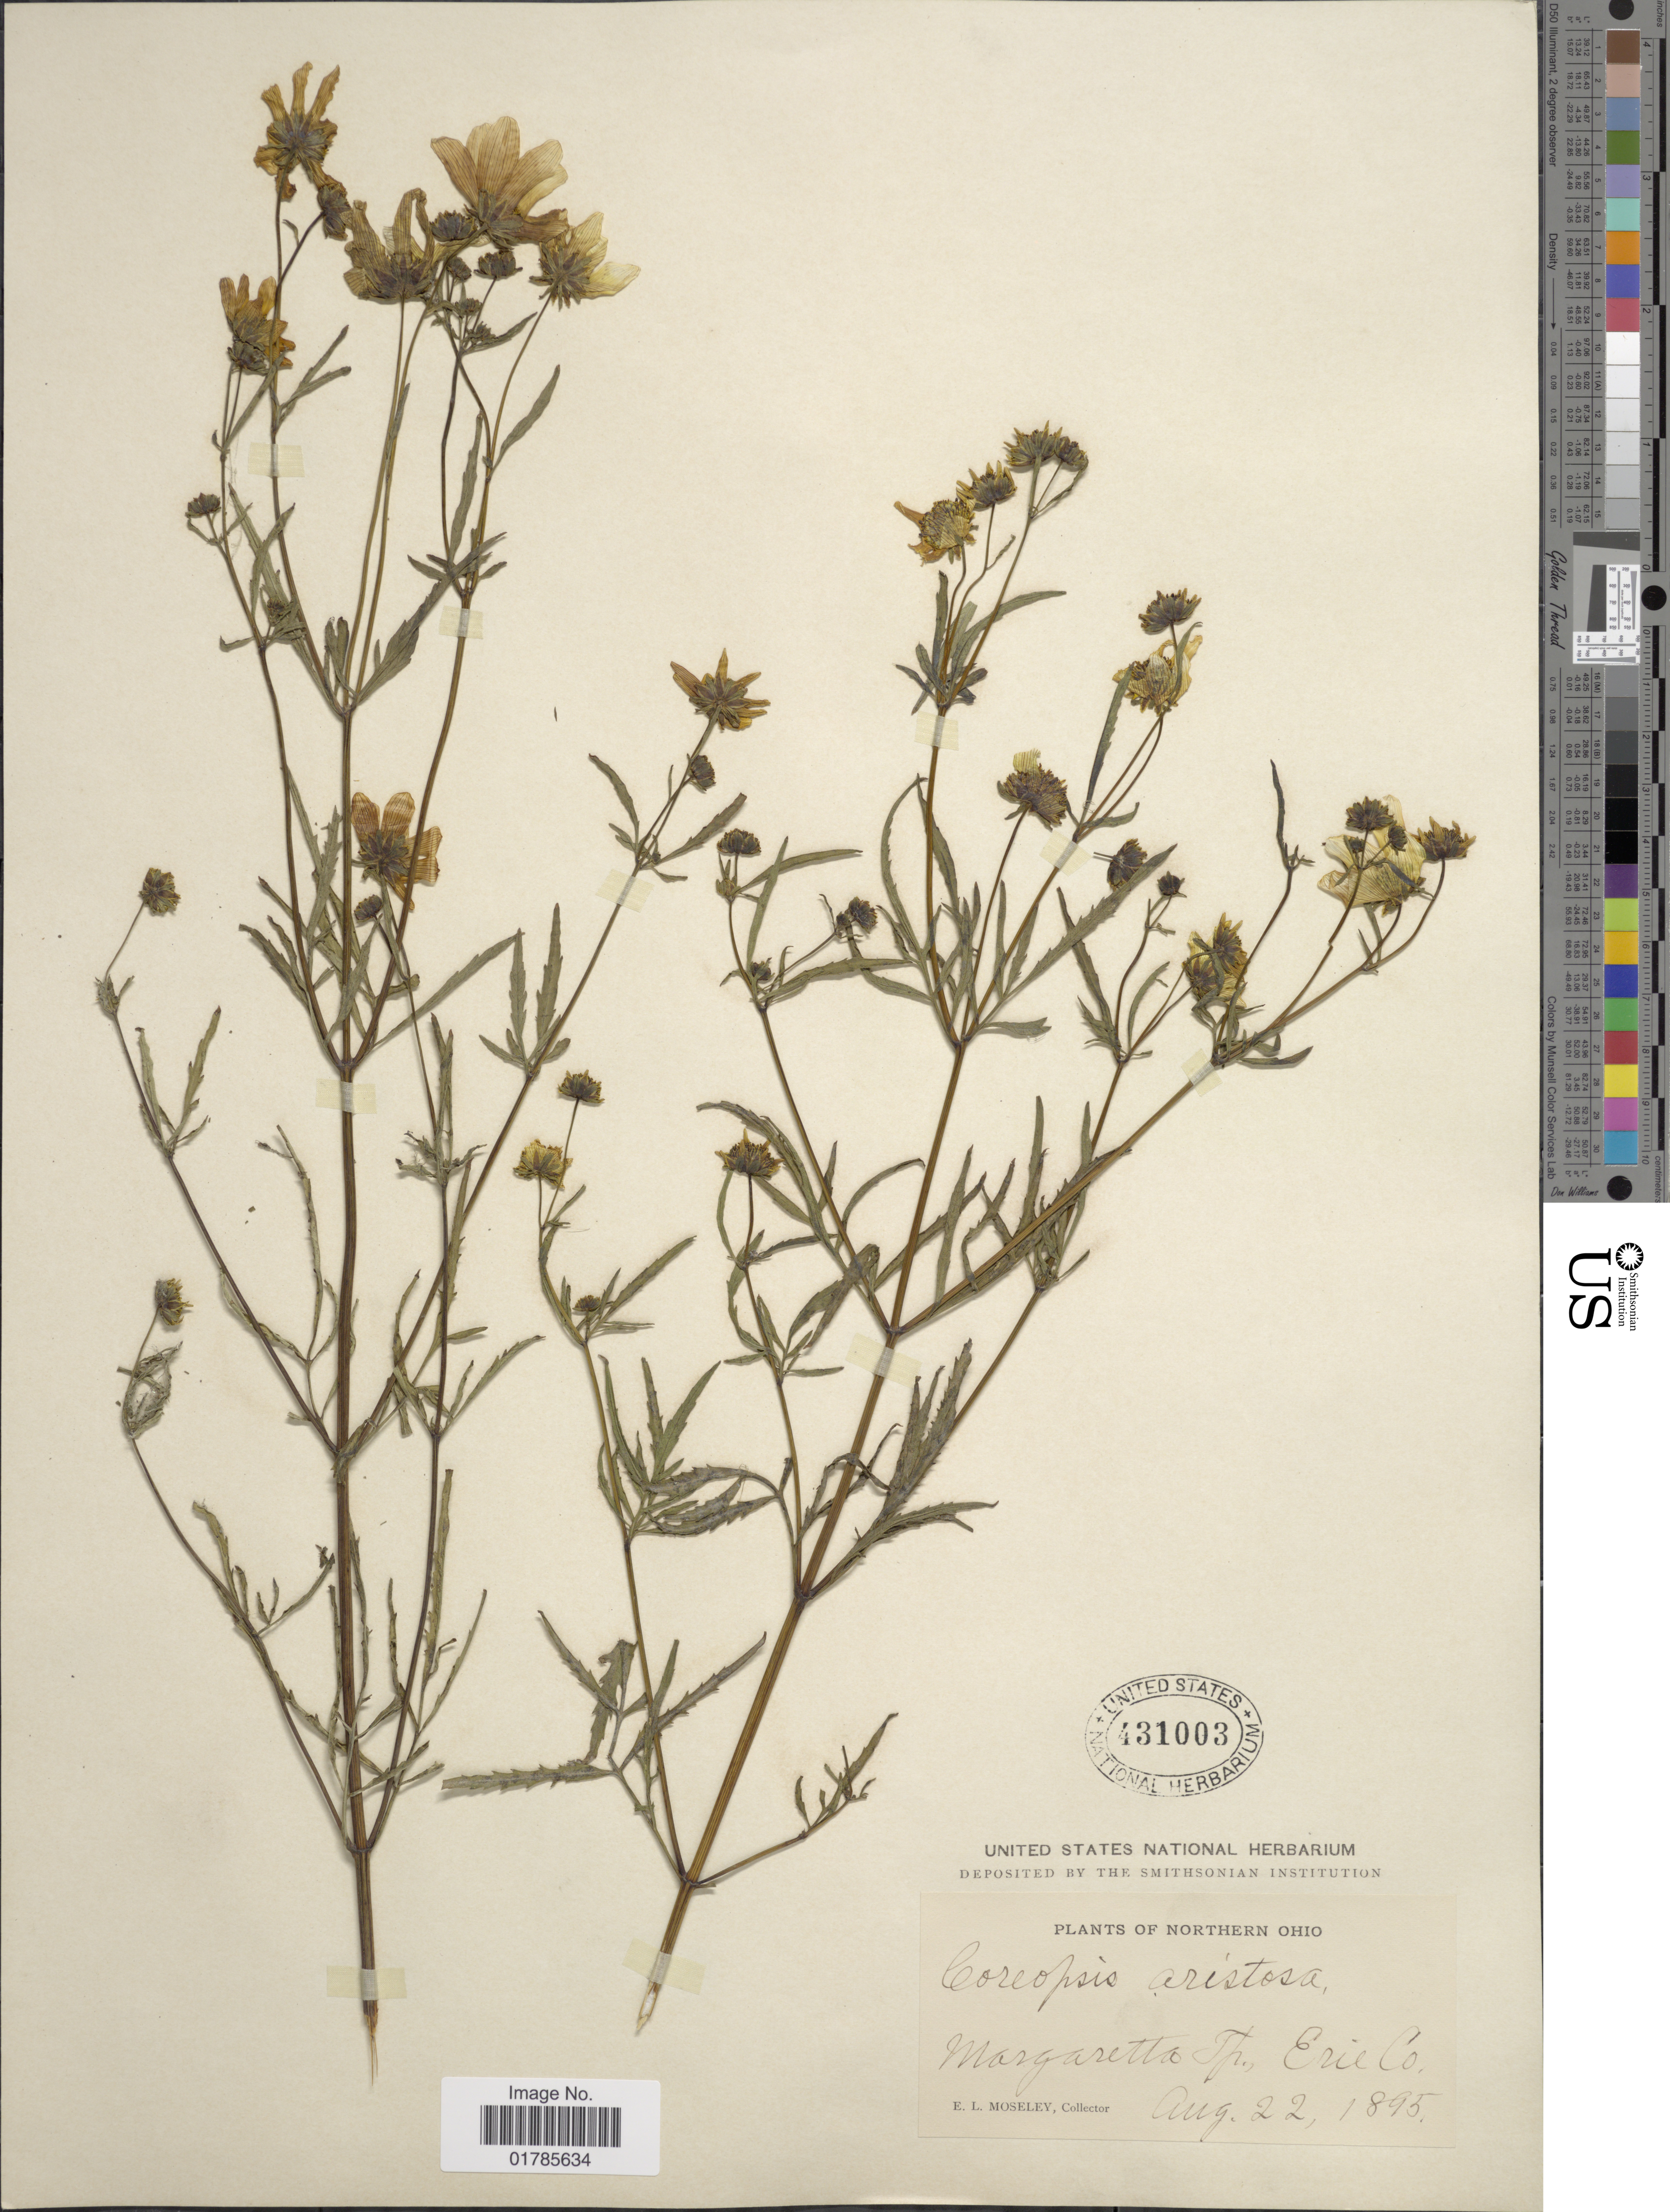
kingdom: Plantae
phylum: Tracheophyta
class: Magnoliopsida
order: Asterales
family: Asteraceae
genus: Bidens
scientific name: Bidens aristosa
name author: (Michx.) Britton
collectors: E. Moseley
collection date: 1895-08-22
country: United States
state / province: Ohio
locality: Northern Ohi, Margaretto Ip., Erie Co.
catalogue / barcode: US 431003